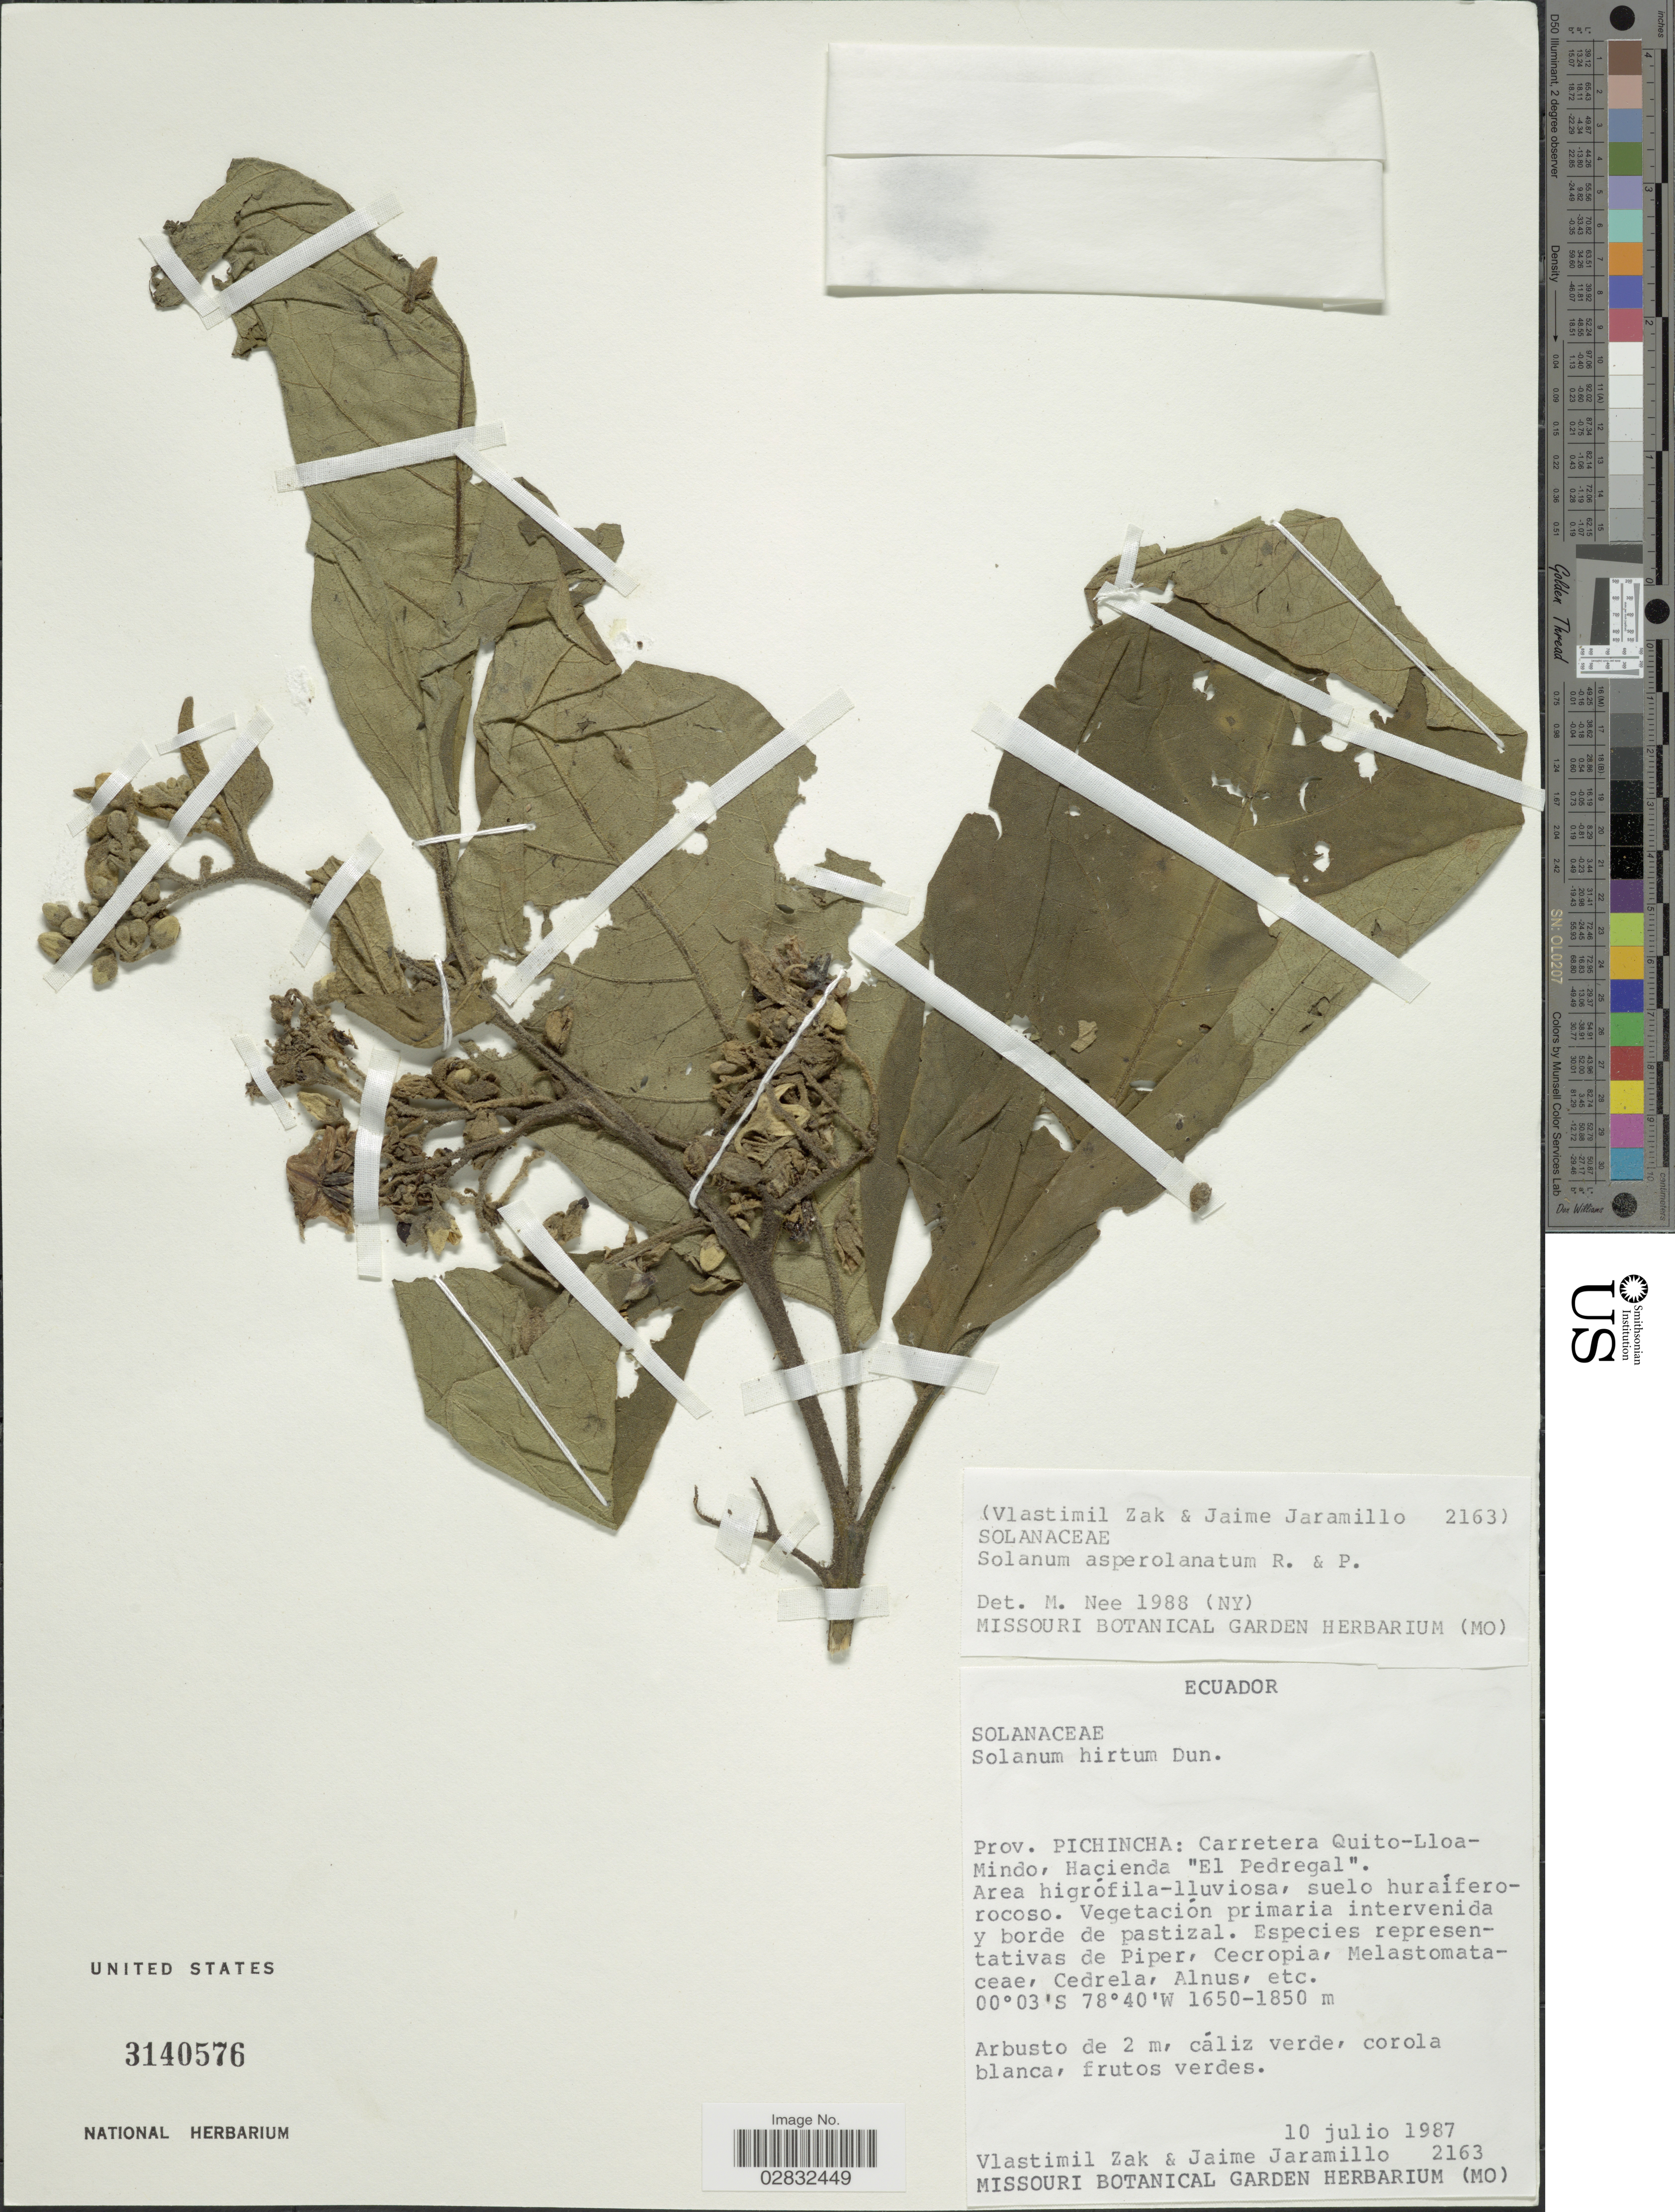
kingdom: Plantae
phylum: Tracheophyta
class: Magnoliopsida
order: Solanales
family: Solanaceae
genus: Solanum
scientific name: Solanum asperolatum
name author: Ruiz & Pav.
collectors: V. Zak & J. Jaramillo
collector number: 2163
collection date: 1987-07-10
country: Ecuador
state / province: Pichincha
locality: Prov. Pichincha: Carretera Quito-Lloamindo, Hacienda "El Pedregal".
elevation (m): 1650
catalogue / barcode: US 3140576